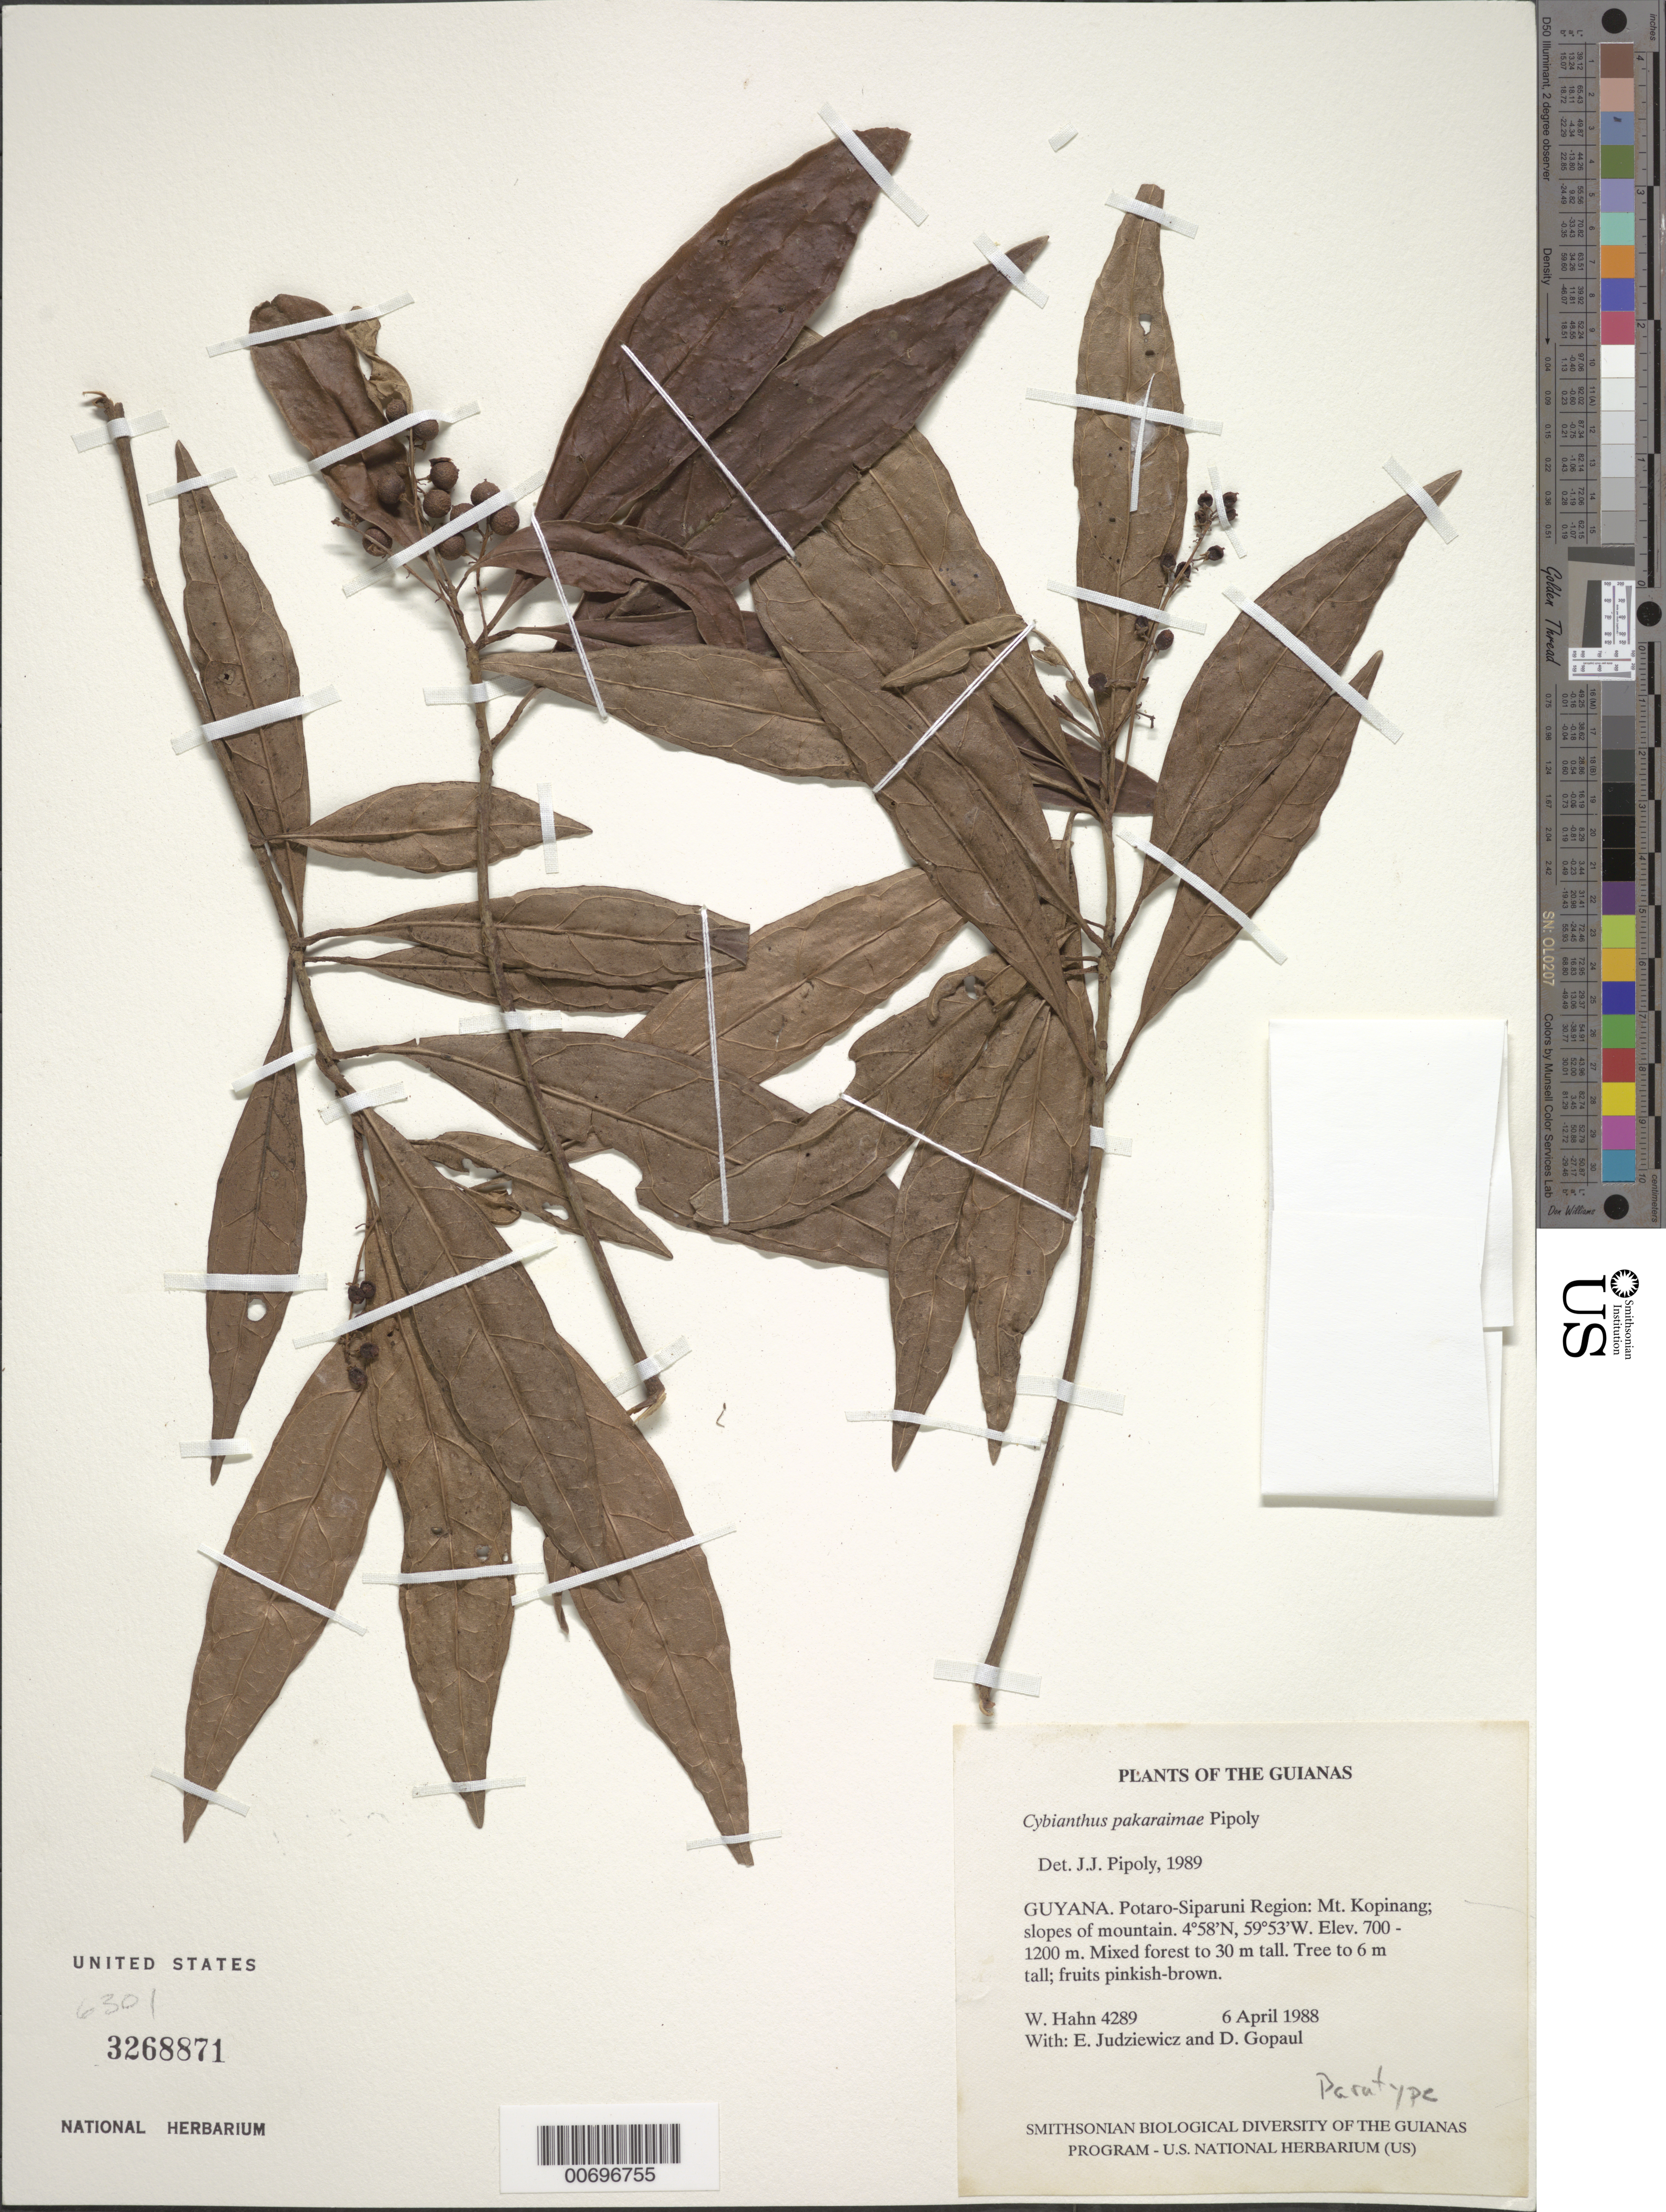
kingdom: Plantae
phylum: Tracheophyta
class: Magnoliopsida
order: Ericales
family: Primulaceae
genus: Cybianthus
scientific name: Cybianthus pakaraimae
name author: Pipoly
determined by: Pipoly, J. J., III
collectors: W. Hahn, E. J. Judziewicz & D. Gopaul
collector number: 4289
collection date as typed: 6 April 1988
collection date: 1988-04-06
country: Guyana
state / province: Potaro-Siparuni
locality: Mt. Kopinang; slopes of mountain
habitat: Mixed forest to 30 m tall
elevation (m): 700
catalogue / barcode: US 3268871